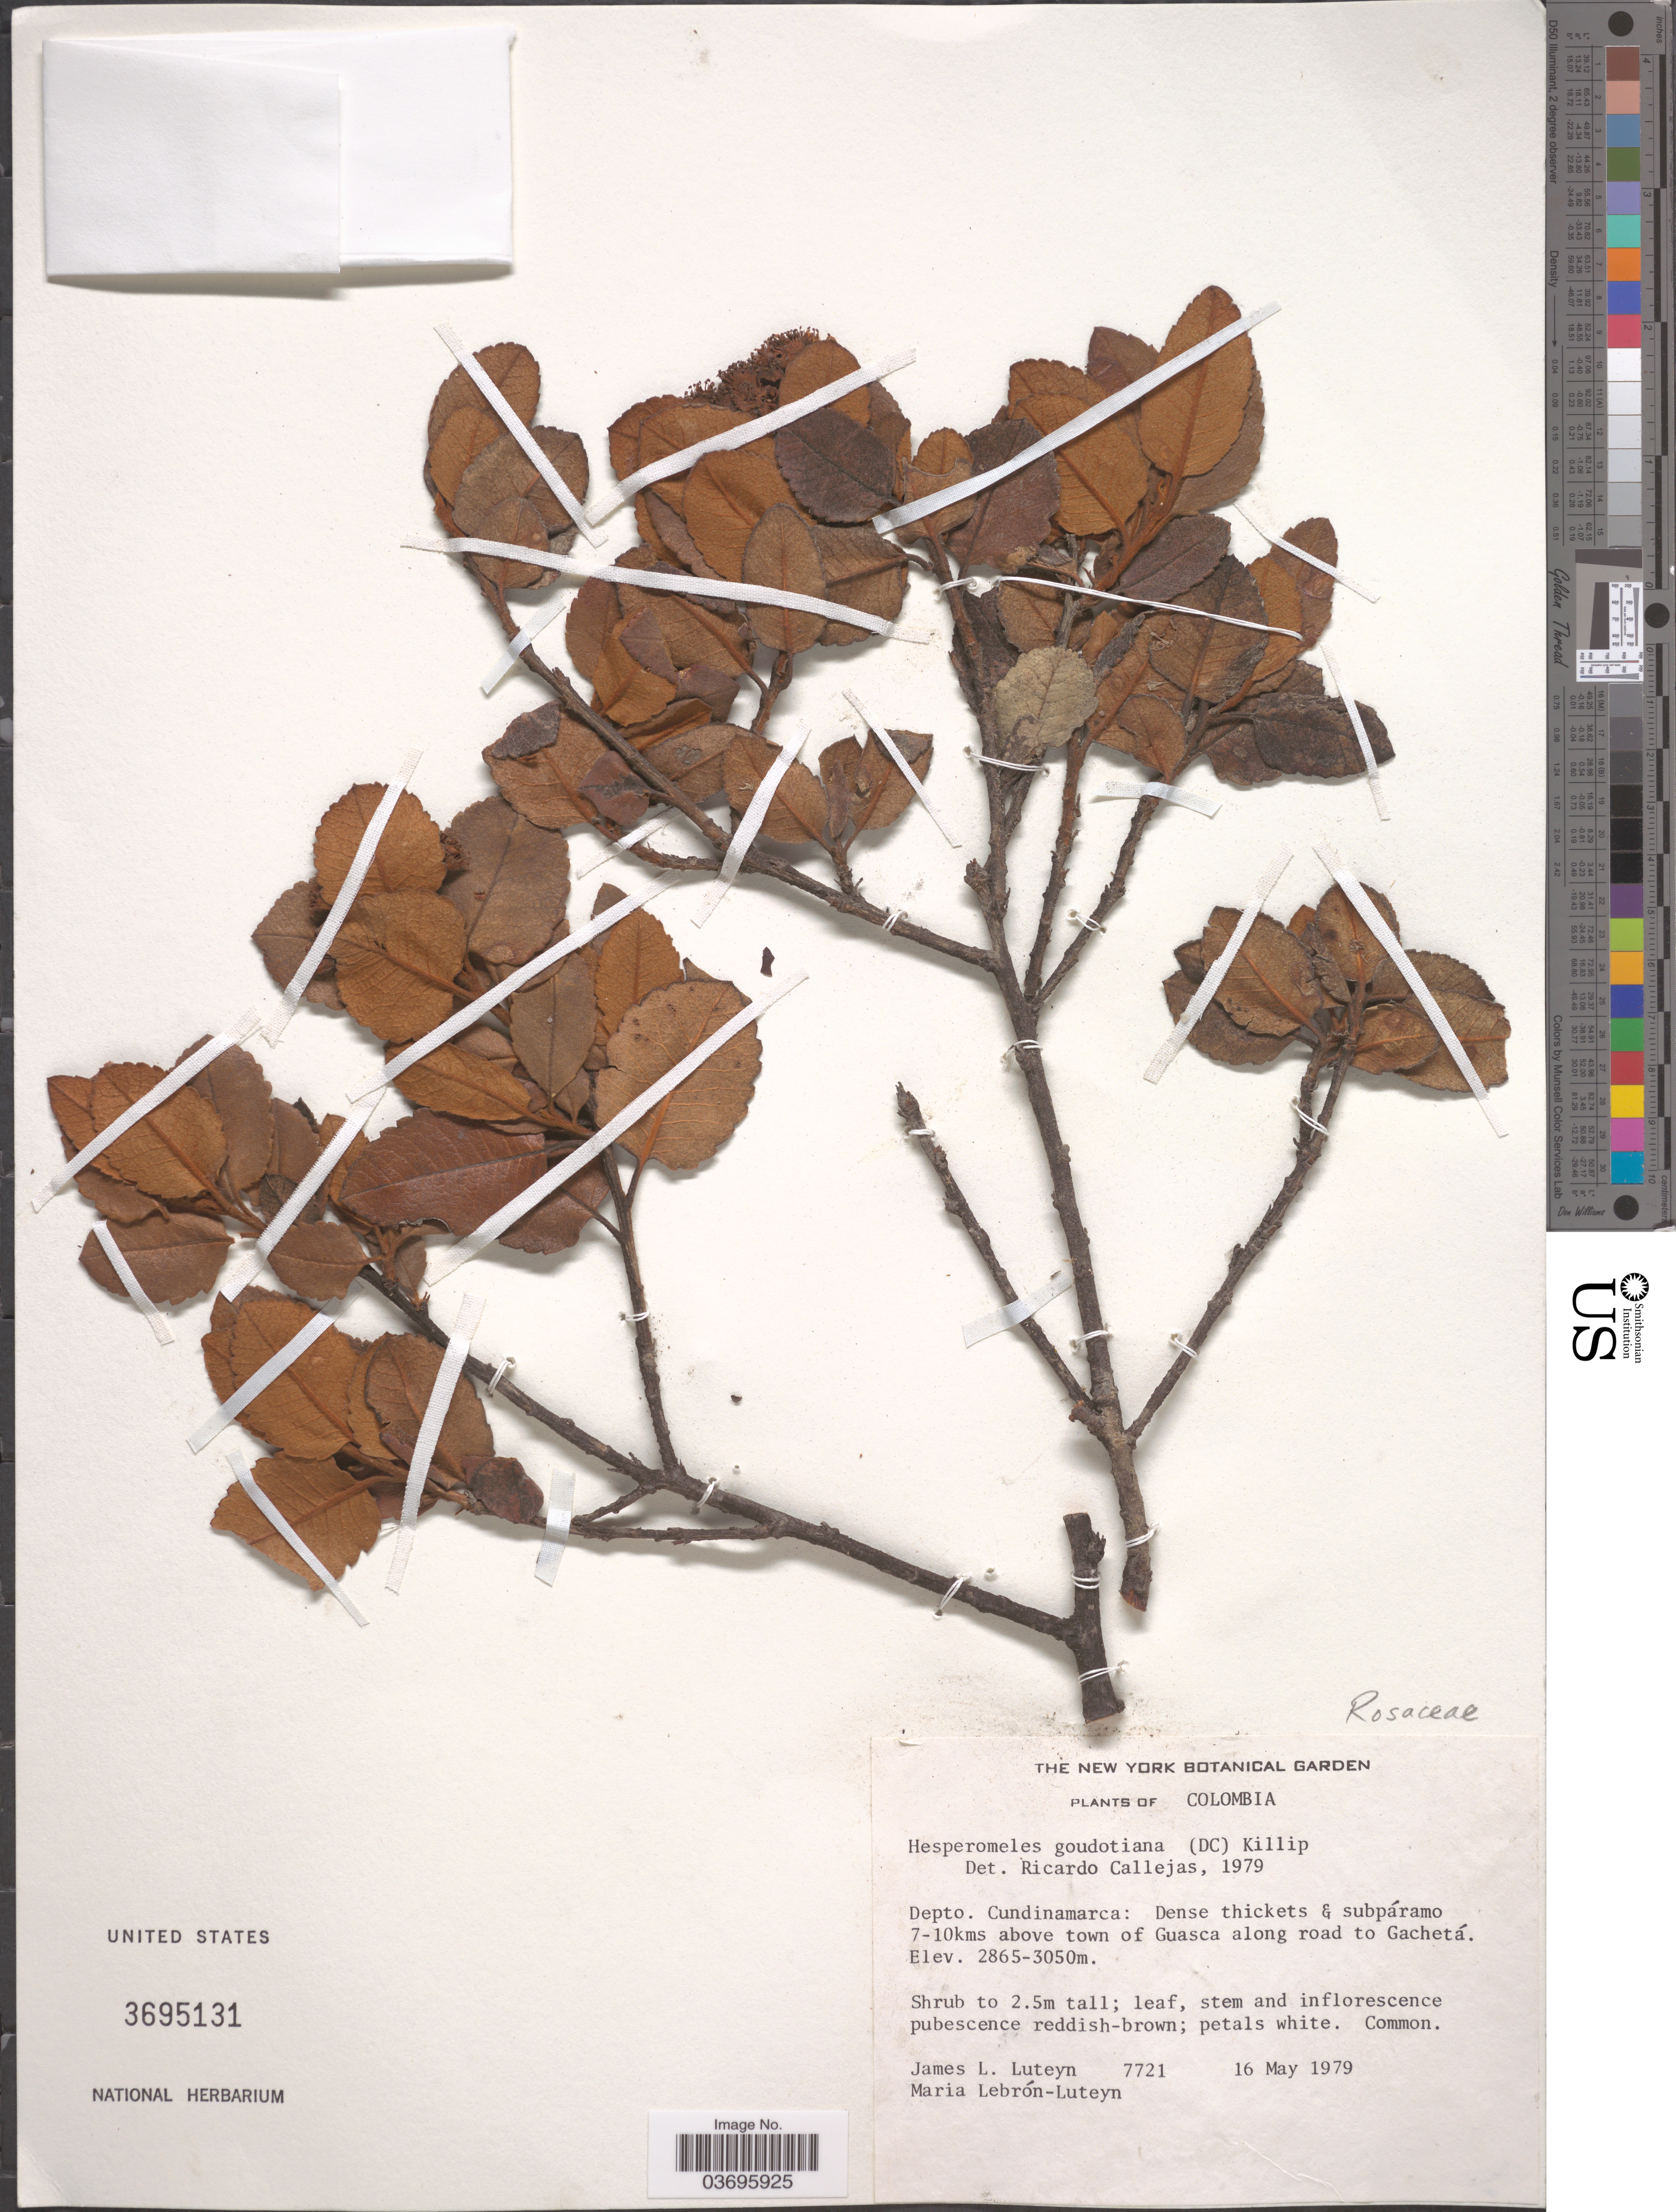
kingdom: Plantae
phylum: Tracheophyta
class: Magnoliopsida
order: Rosales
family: Rosaceae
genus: Hesperomeles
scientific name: Hesperomeles goudotiana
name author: Killip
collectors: J. Luteyn & M. L. Lebrón-Luteyn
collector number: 7721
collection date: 1979-05-16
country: Colombia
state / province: Cundinamarca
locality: Depto. Cundinamarca: Subpáramo 7-10kms above town of Guasca along road to Gachetá.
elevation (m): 2865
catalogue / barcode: US 3695131